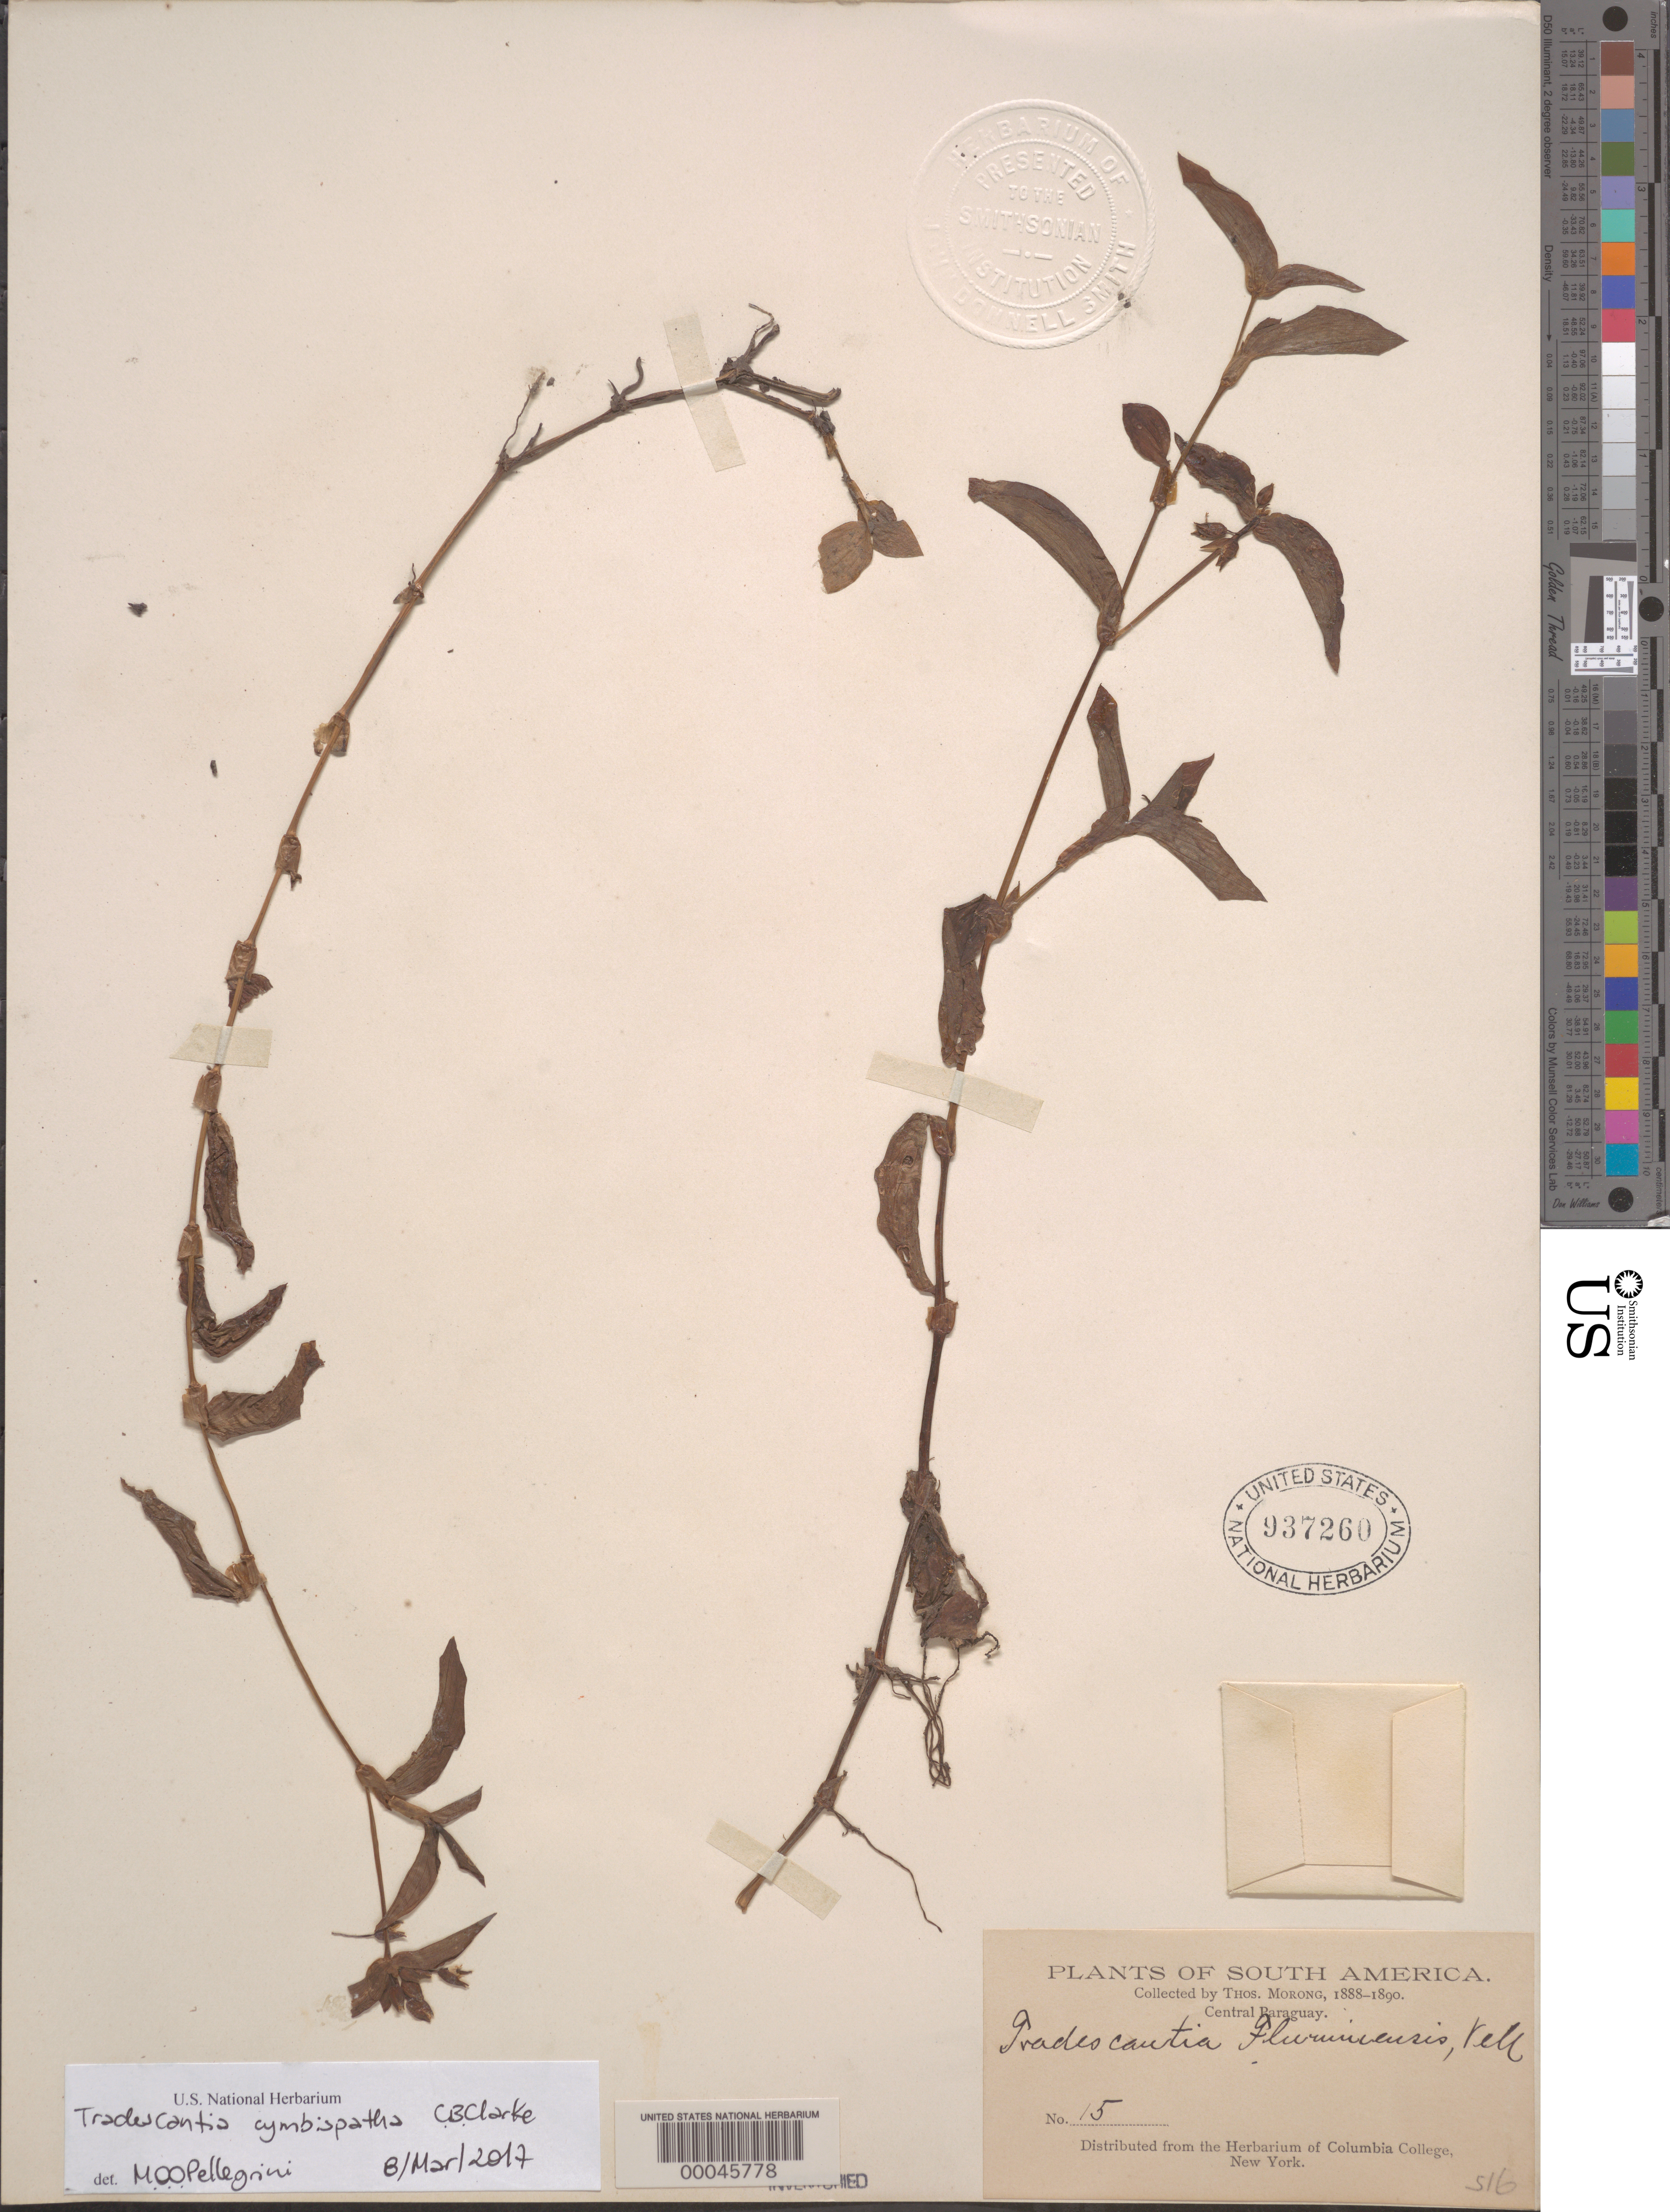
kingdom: Plantae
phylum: Tracheophyta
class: Liliopsida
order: Commelinales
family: Commelinaceae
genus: Tradescantia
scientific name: Tradescantia cymbispatha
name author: C.B. Clarke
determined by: Pellegrini, M. O. de Oliveira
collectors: T. Morong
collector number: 15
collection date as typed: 1888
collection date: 1888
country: Uruguay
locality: Central uruguay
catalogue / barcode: US 937260